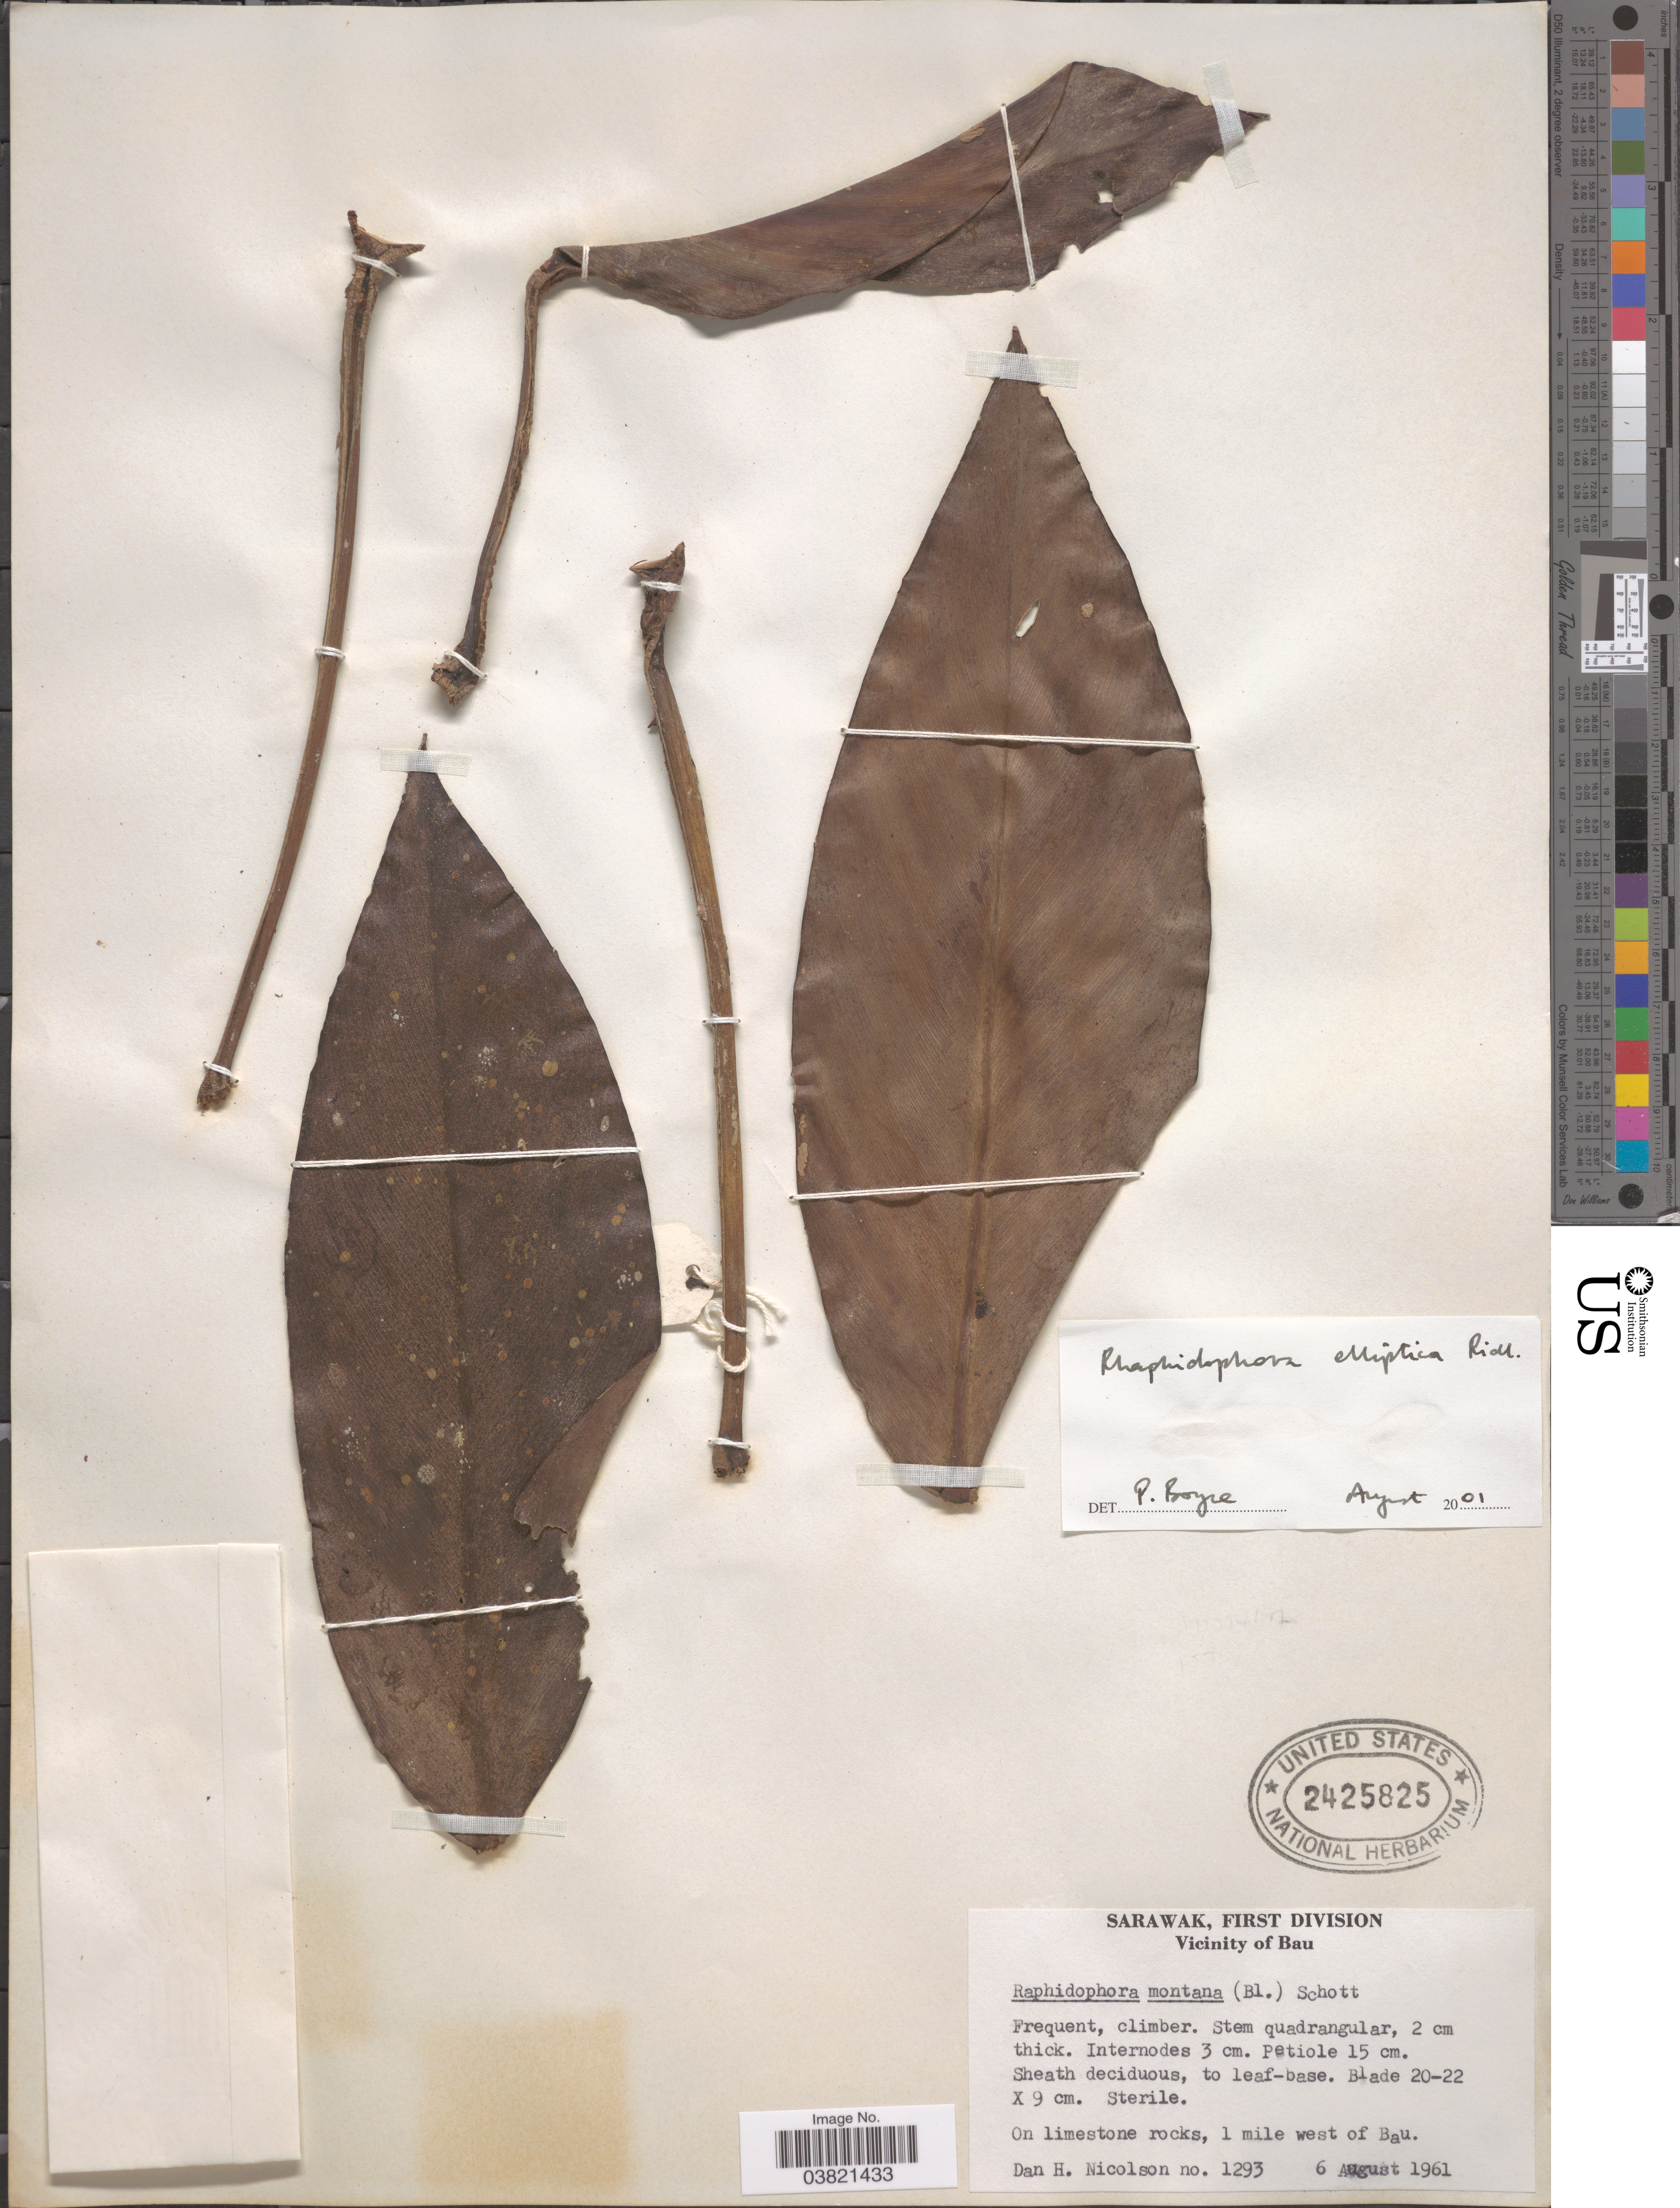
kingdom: Plantae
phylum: Tracheophyta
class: Liliopsida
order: Alismatales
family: Araceae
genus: Rhaphidophora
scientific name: Rhaphidophora elliptica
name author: Ridl.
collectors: D. H. Nicolson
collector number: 1293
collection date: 1961-08-06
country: Malaysia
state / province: Sarawak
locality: First Division. Vicinity of Bau. 1 mile west of Bau.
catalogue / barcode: US 2425825